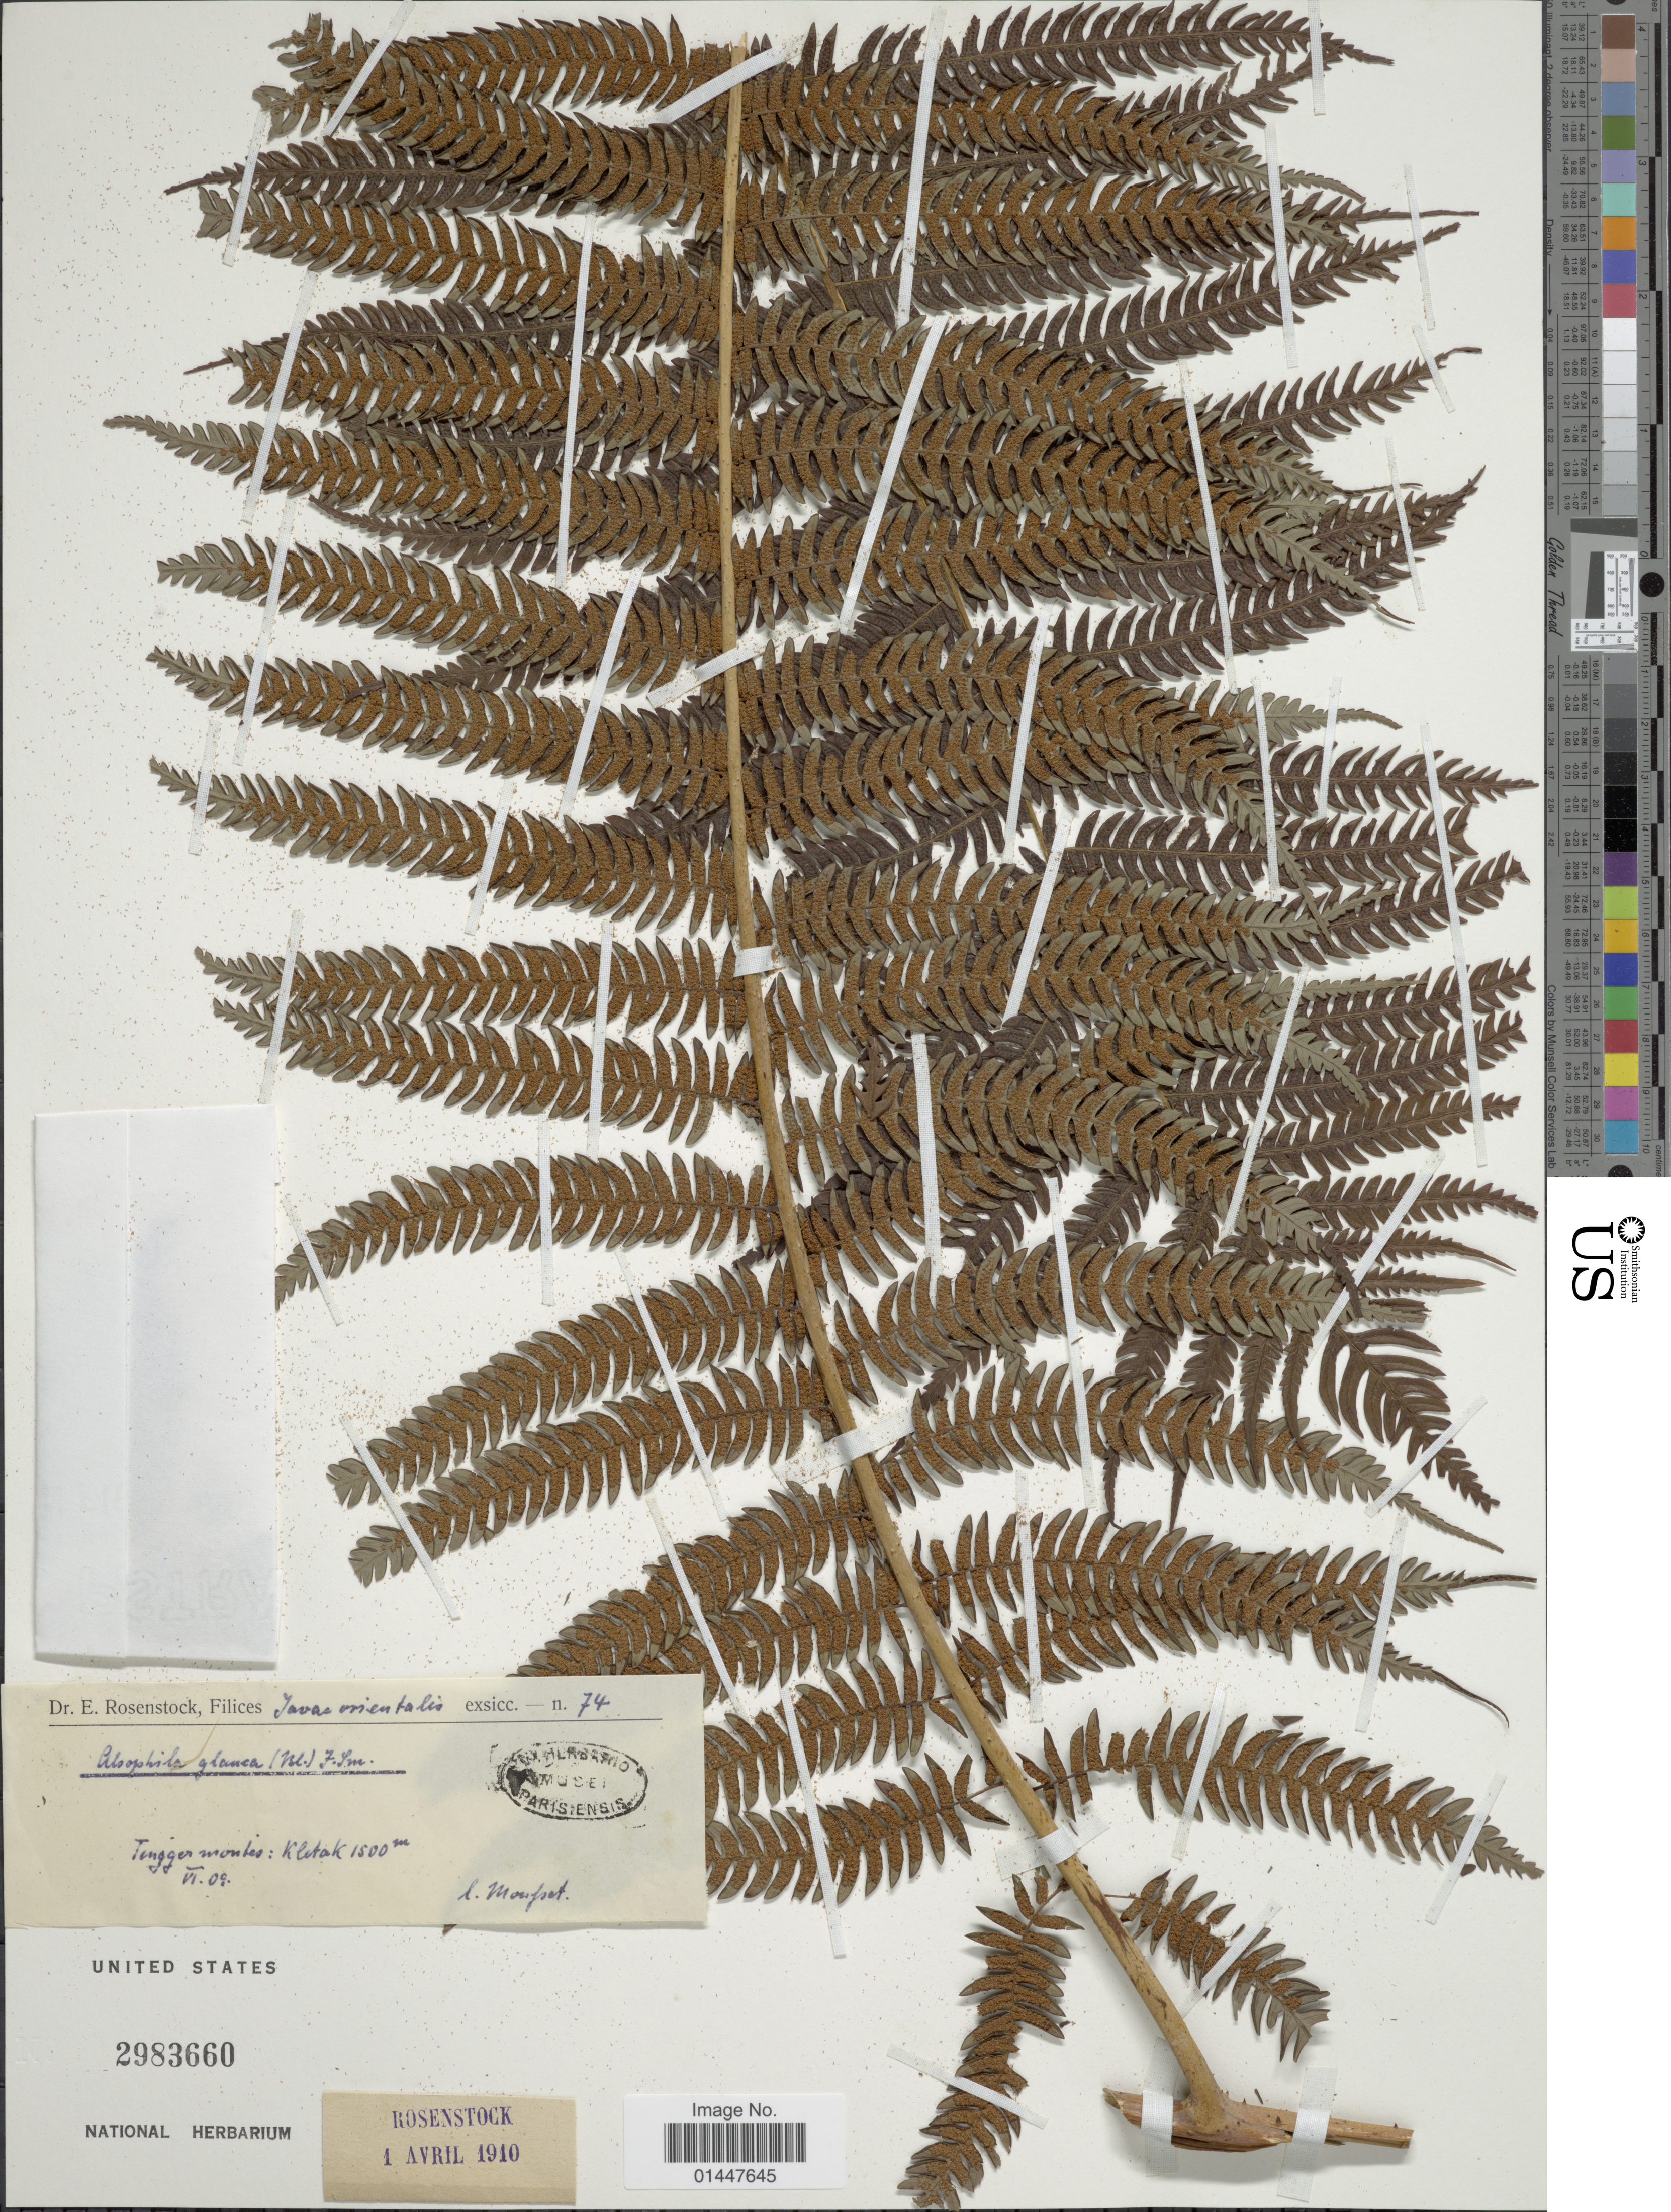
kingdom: Plantae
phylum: Tracheophyta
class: Polypodiopsida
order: Cyatheales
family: Cyatheaceae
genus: Sphaeropteris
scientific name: Sphaeropteris glauca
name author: (Blume) R.M. Tryon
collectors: I. Mousset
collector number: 74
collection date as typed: Transcribed d/m/y: /6/09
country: Indonesia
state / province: Java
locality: Java orientalis. Tengger montes: Kletak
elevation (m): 1500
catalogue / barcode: US 2983660